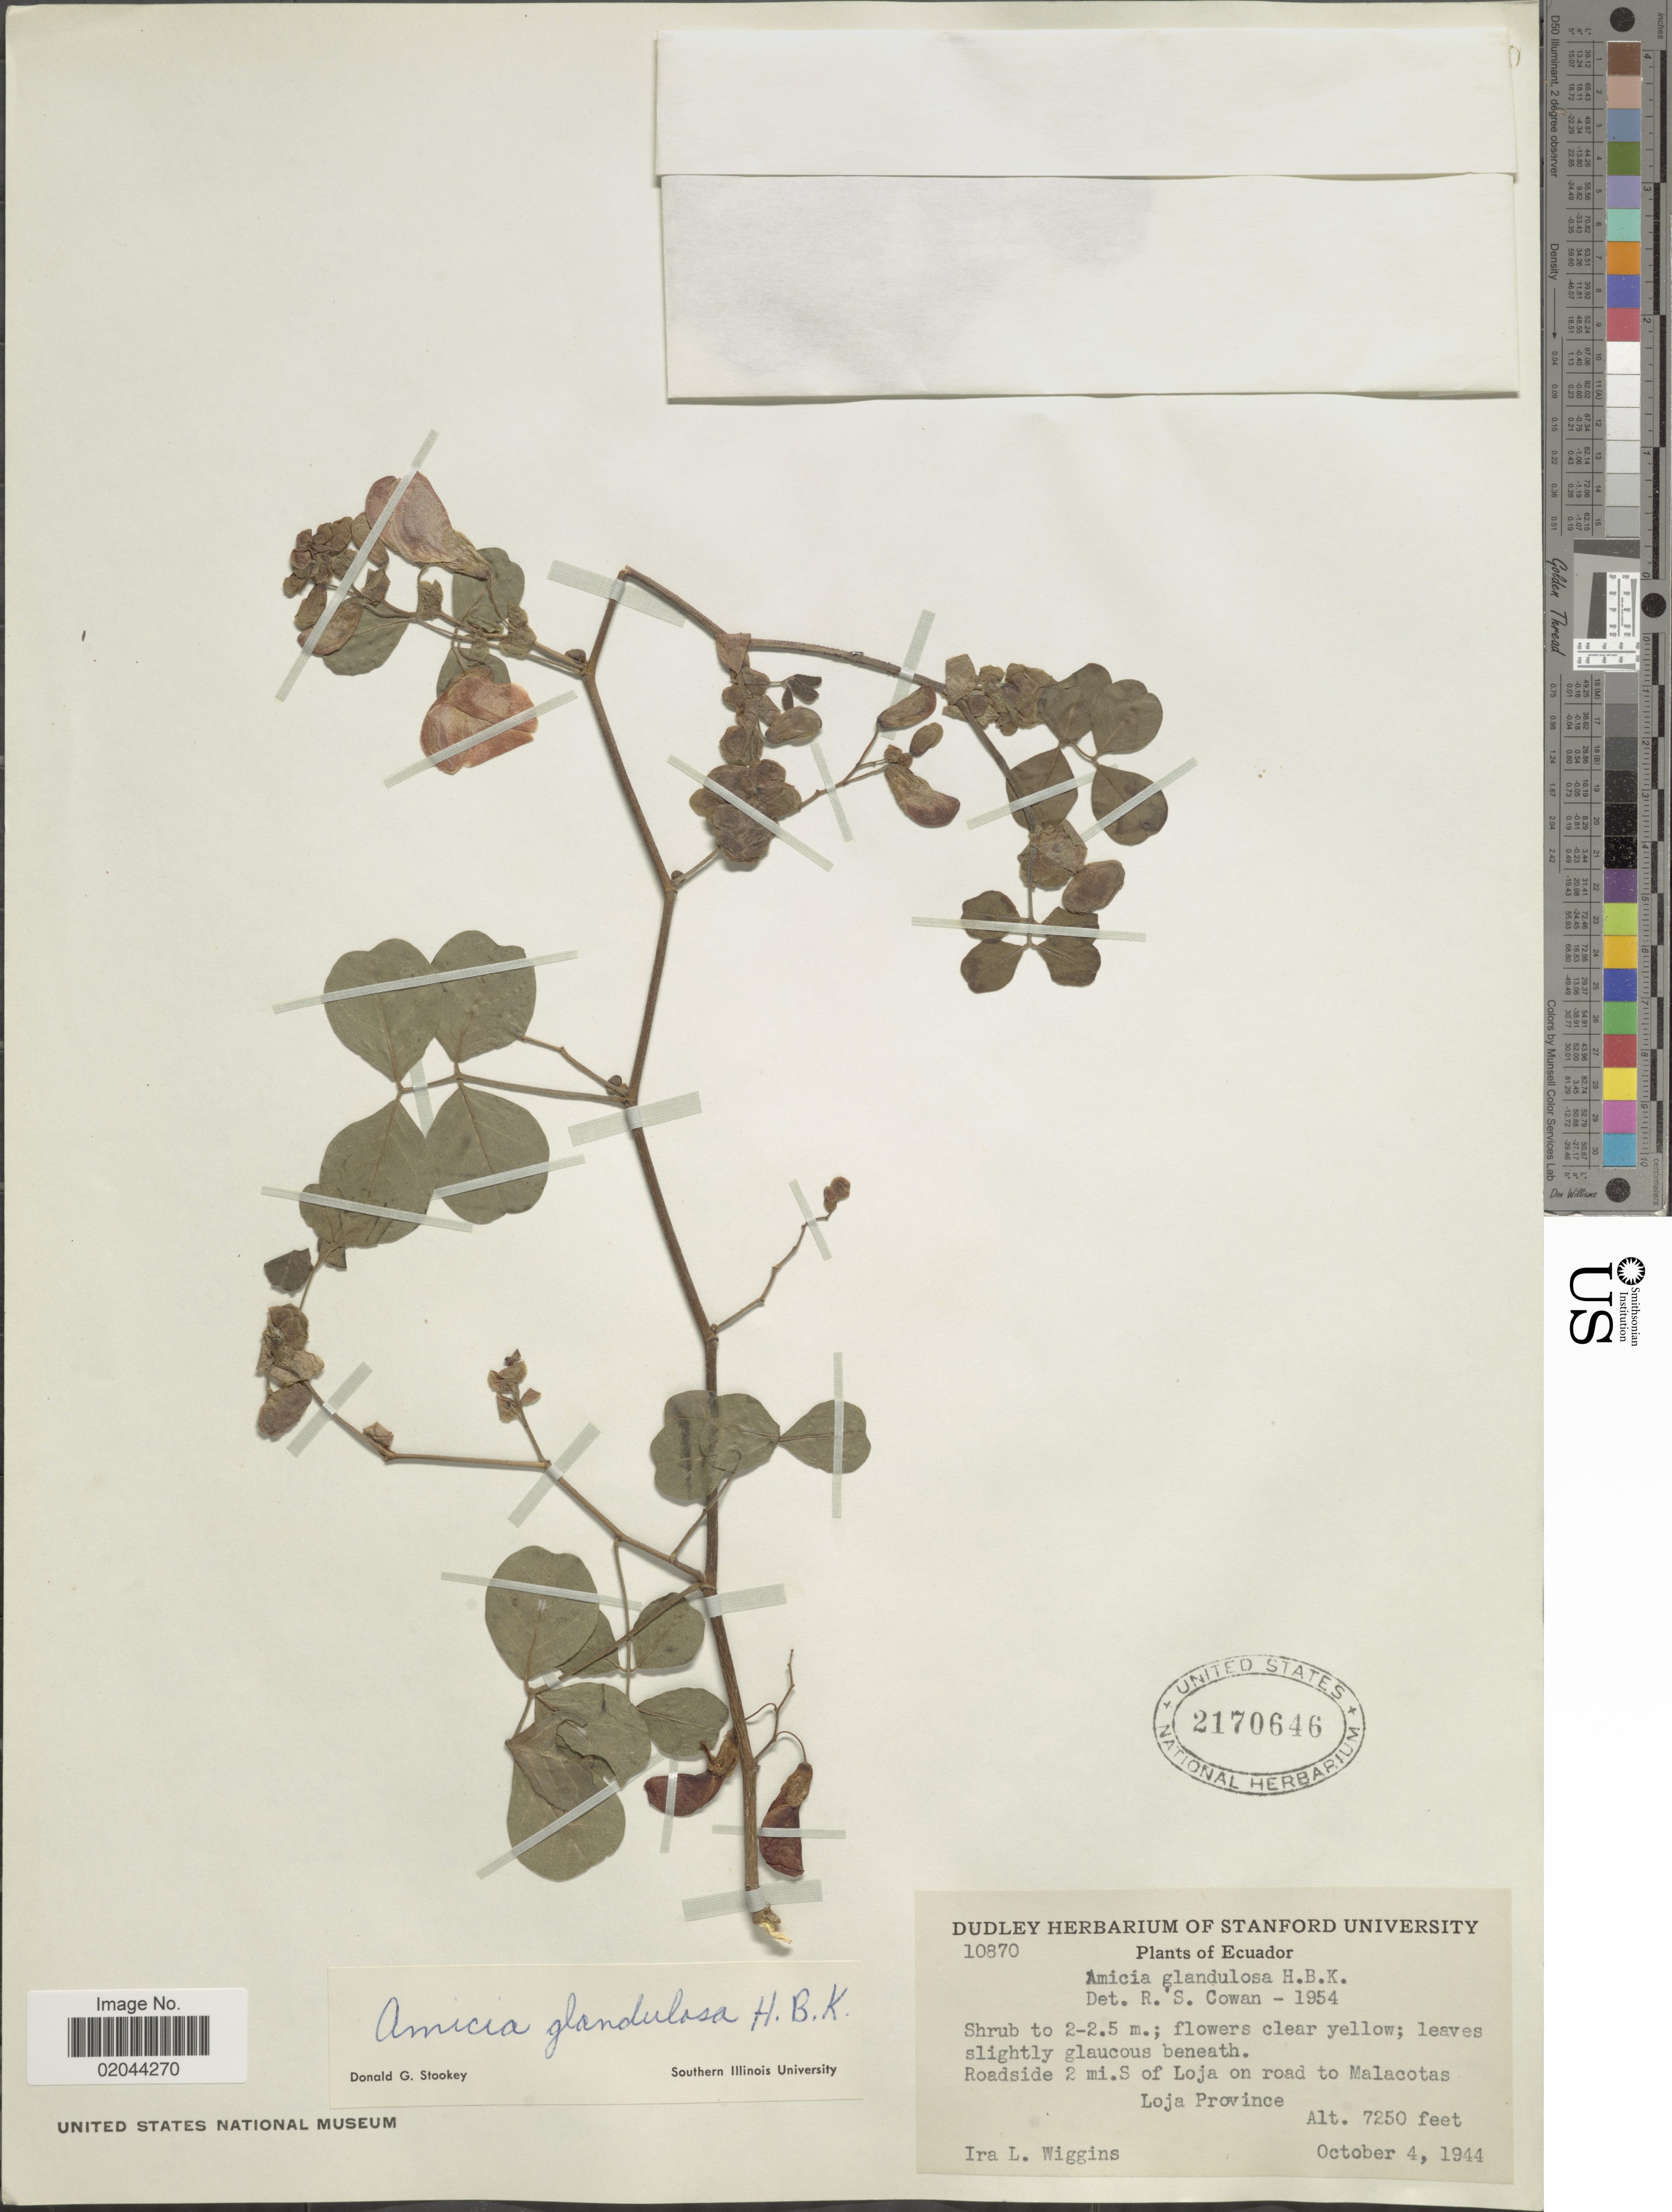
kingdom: Plantae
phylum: Tracheophyta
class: Magnoliopsida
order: Fabales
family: Fabaceae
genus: Amicia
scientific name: Amicia glandulosa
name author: Kunth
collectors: I. L. Wiggins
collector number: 10870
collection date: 1944-10-04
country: Ecuador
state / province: Loja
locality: Roadside 2 mi S of LOja on road to Malacotas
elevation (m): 2210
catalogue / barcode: US 2170646